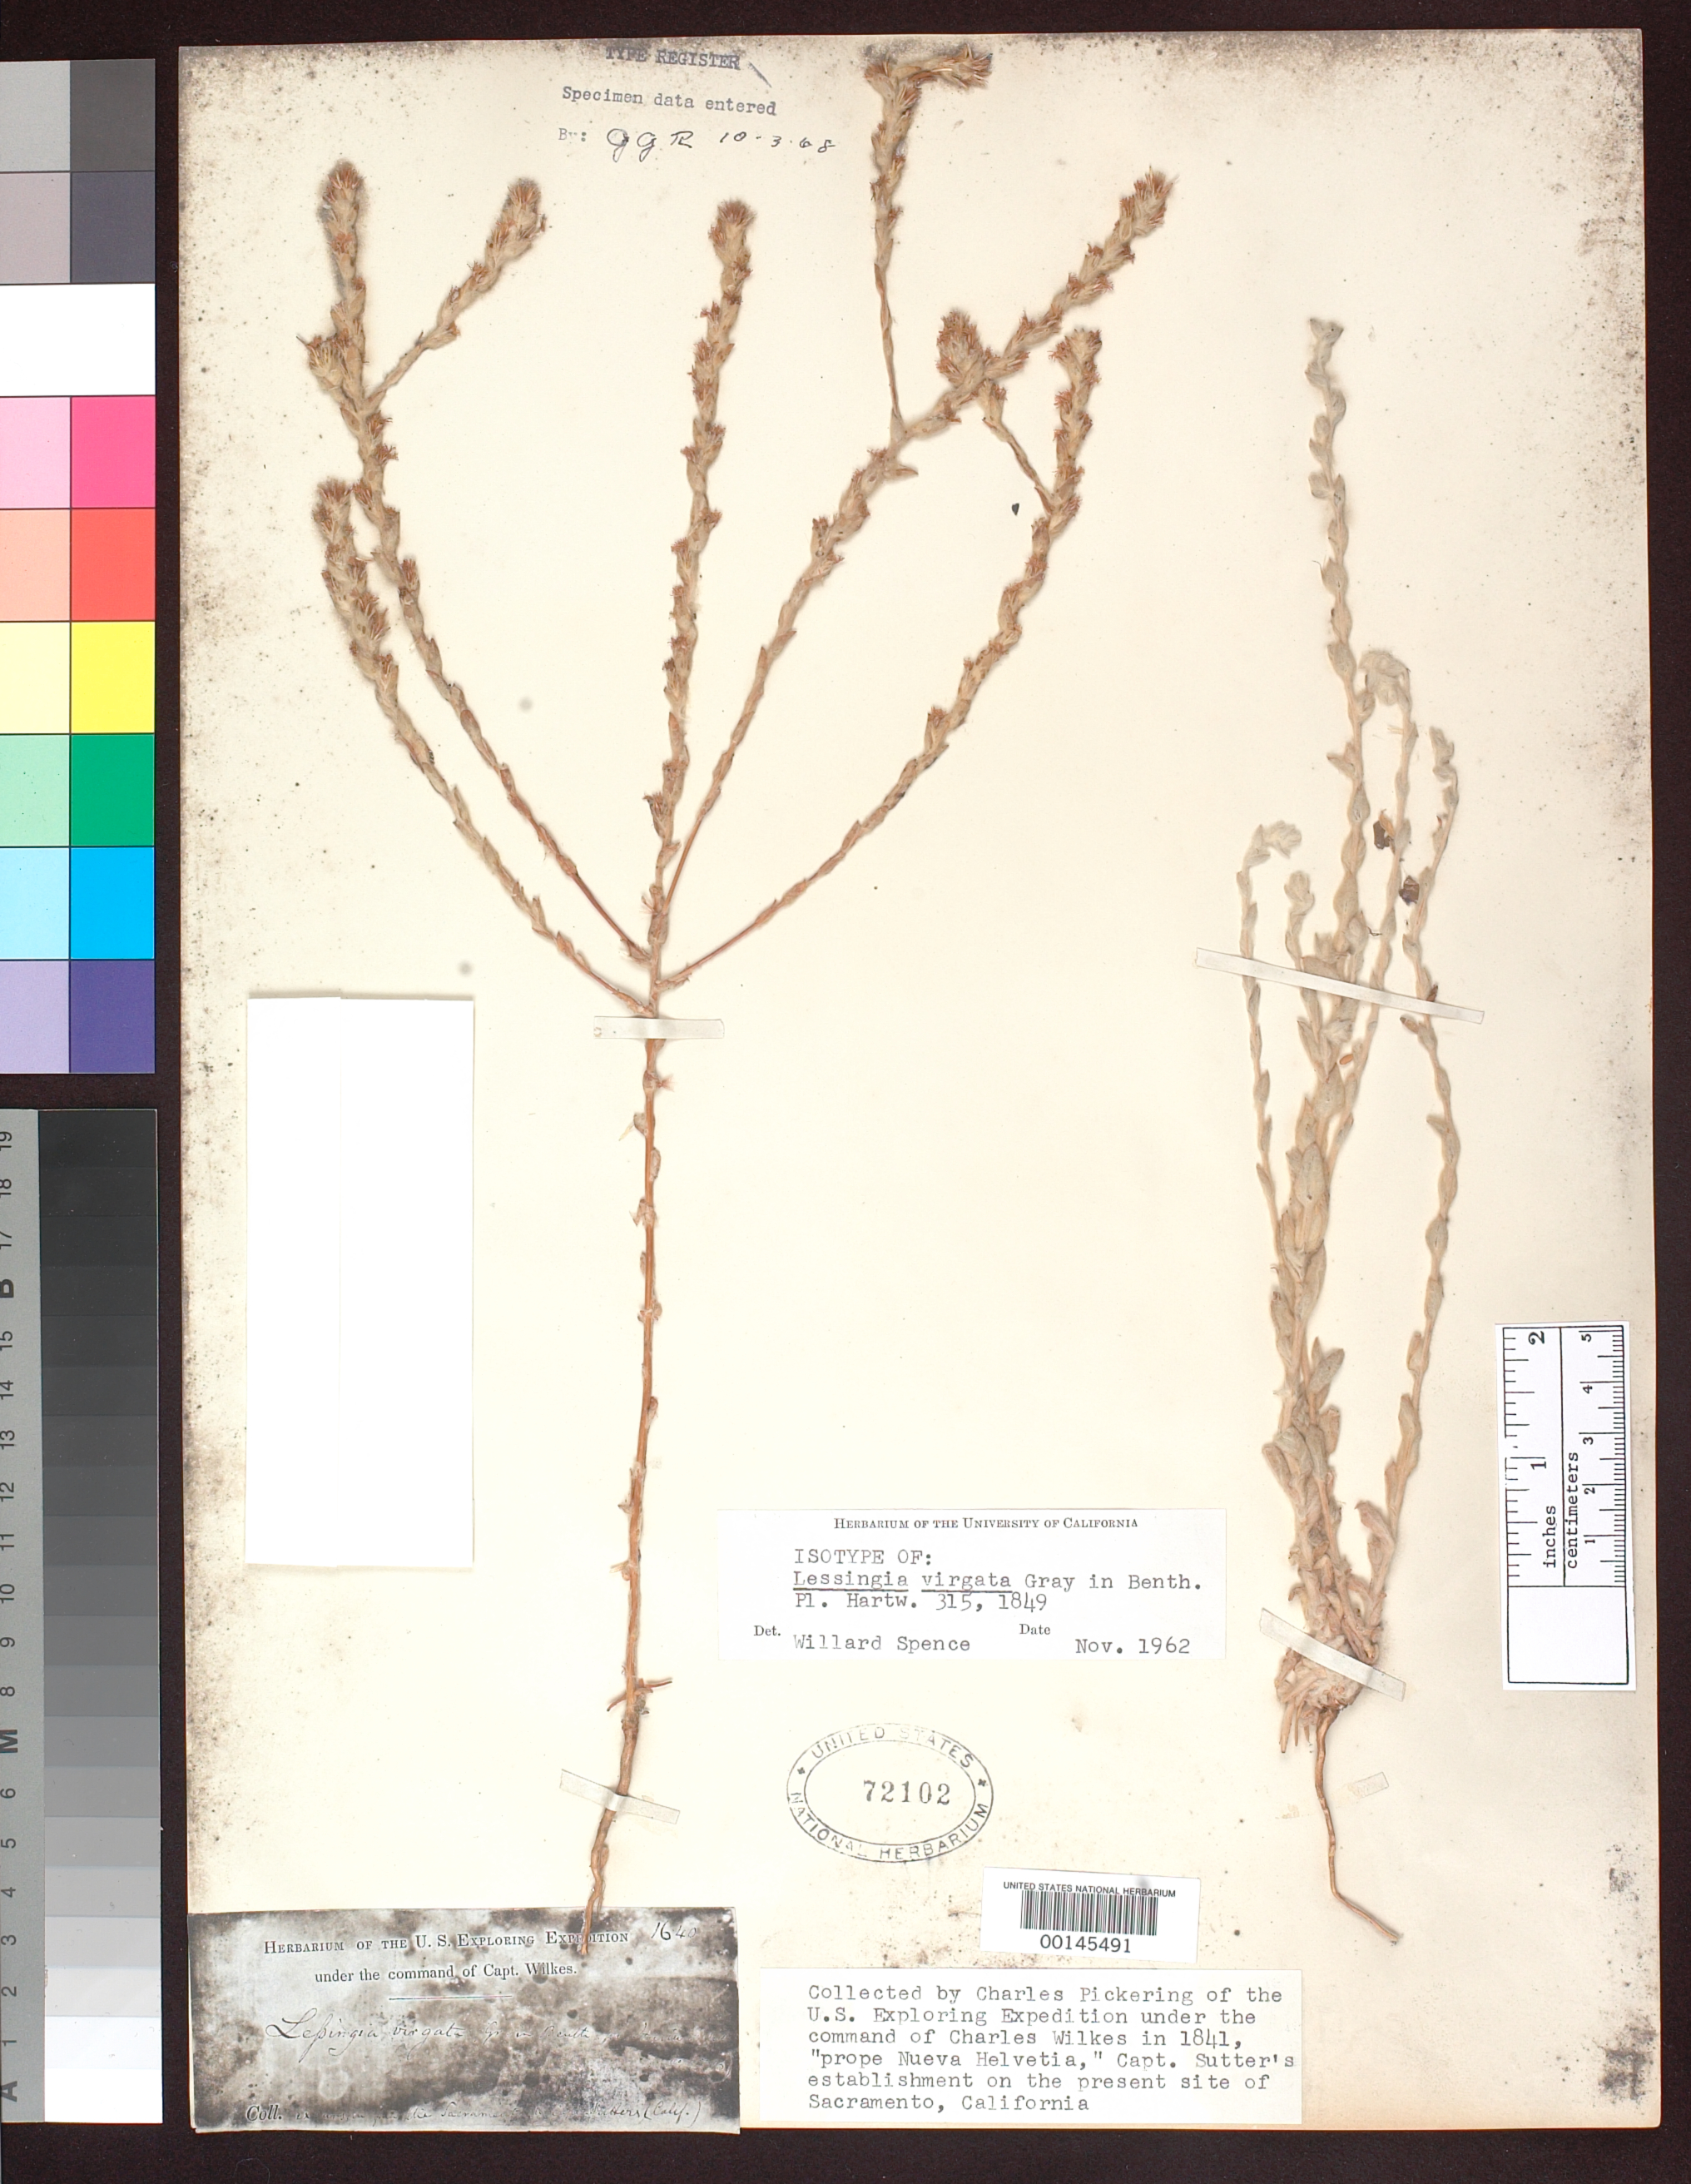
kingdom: Plantae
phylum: Tracheophyta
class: Magnoliopsida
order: Asterales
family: Asteraceae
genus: Lessingia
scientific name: Lessingia virgata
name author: A. Gray in Benth.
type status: Isotype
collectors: C. Pickering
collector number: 1640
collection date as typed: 1841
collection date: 1841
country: United States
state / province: California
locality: New Helvetia.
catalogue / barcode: US 72102